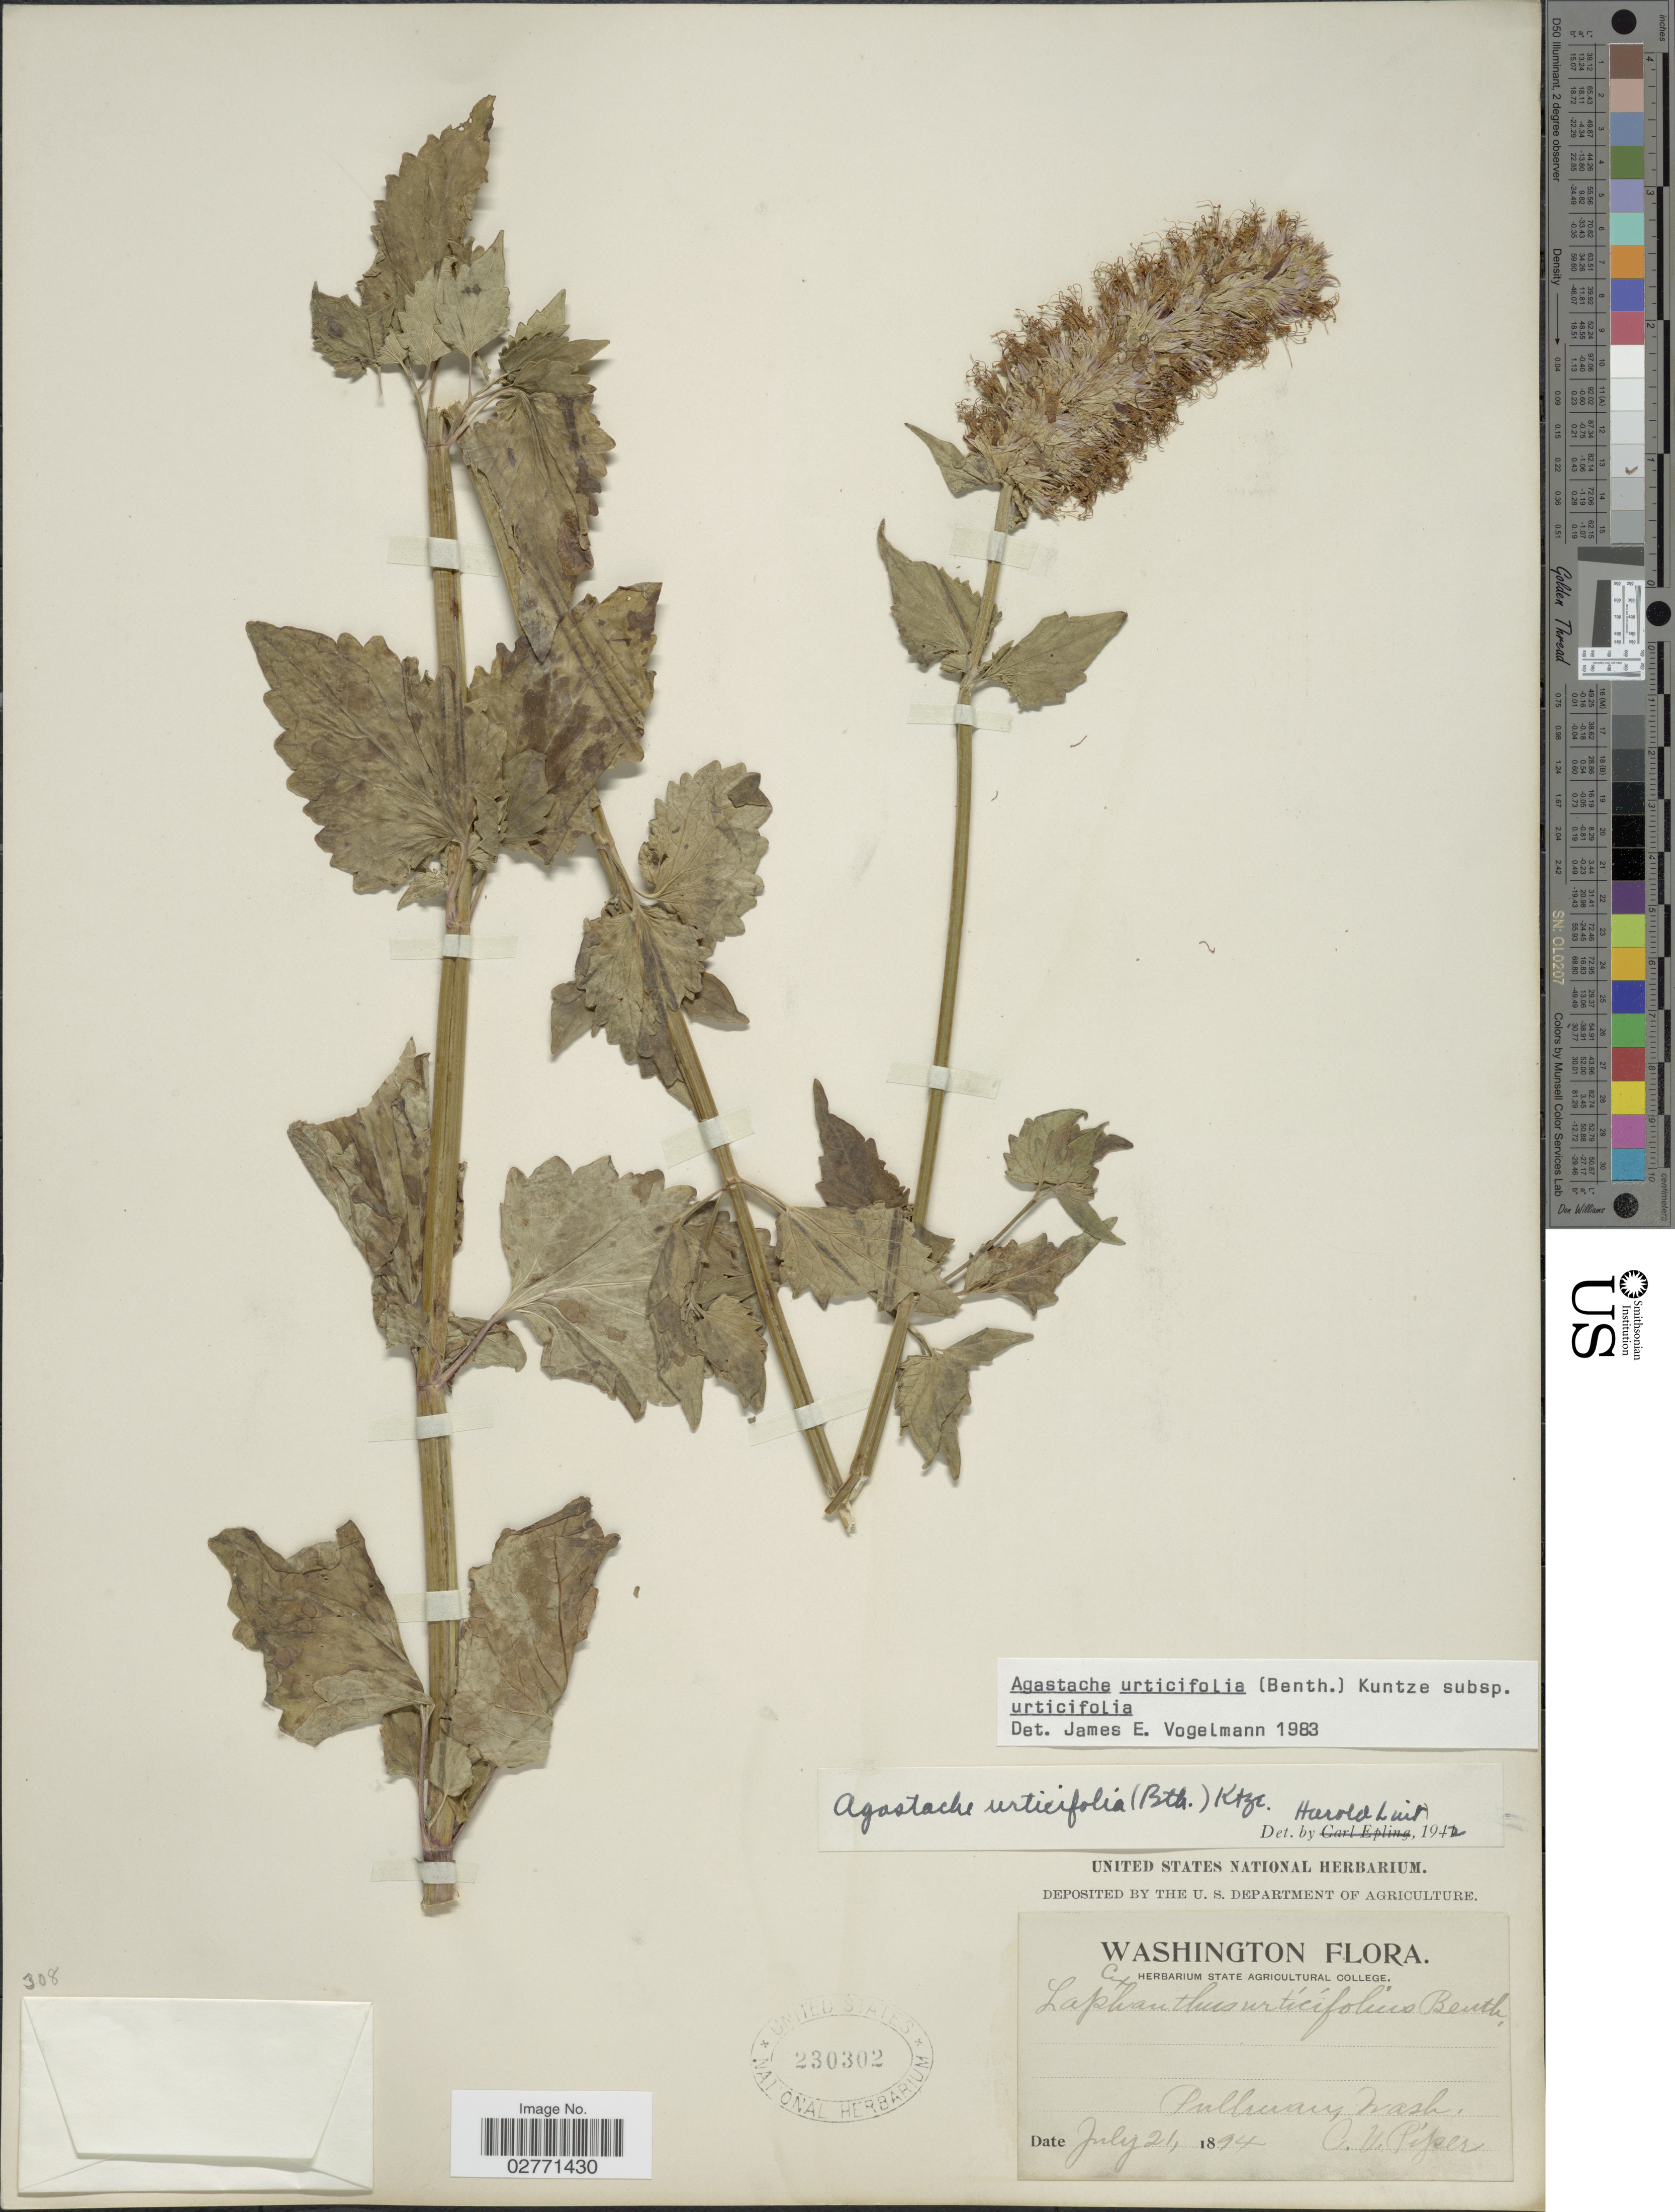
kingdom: Plantae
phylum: Tracheophyta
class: Magnoliopsida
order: Lamiales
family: Lamiaceae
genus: Agastache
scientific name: Agastache urticifolia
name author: (Benth.) Kuntze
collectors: C. V. Piper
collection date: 1894-07-21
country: United States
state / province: Washington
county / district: Whitman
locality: Pullman.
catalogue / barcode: US 230302